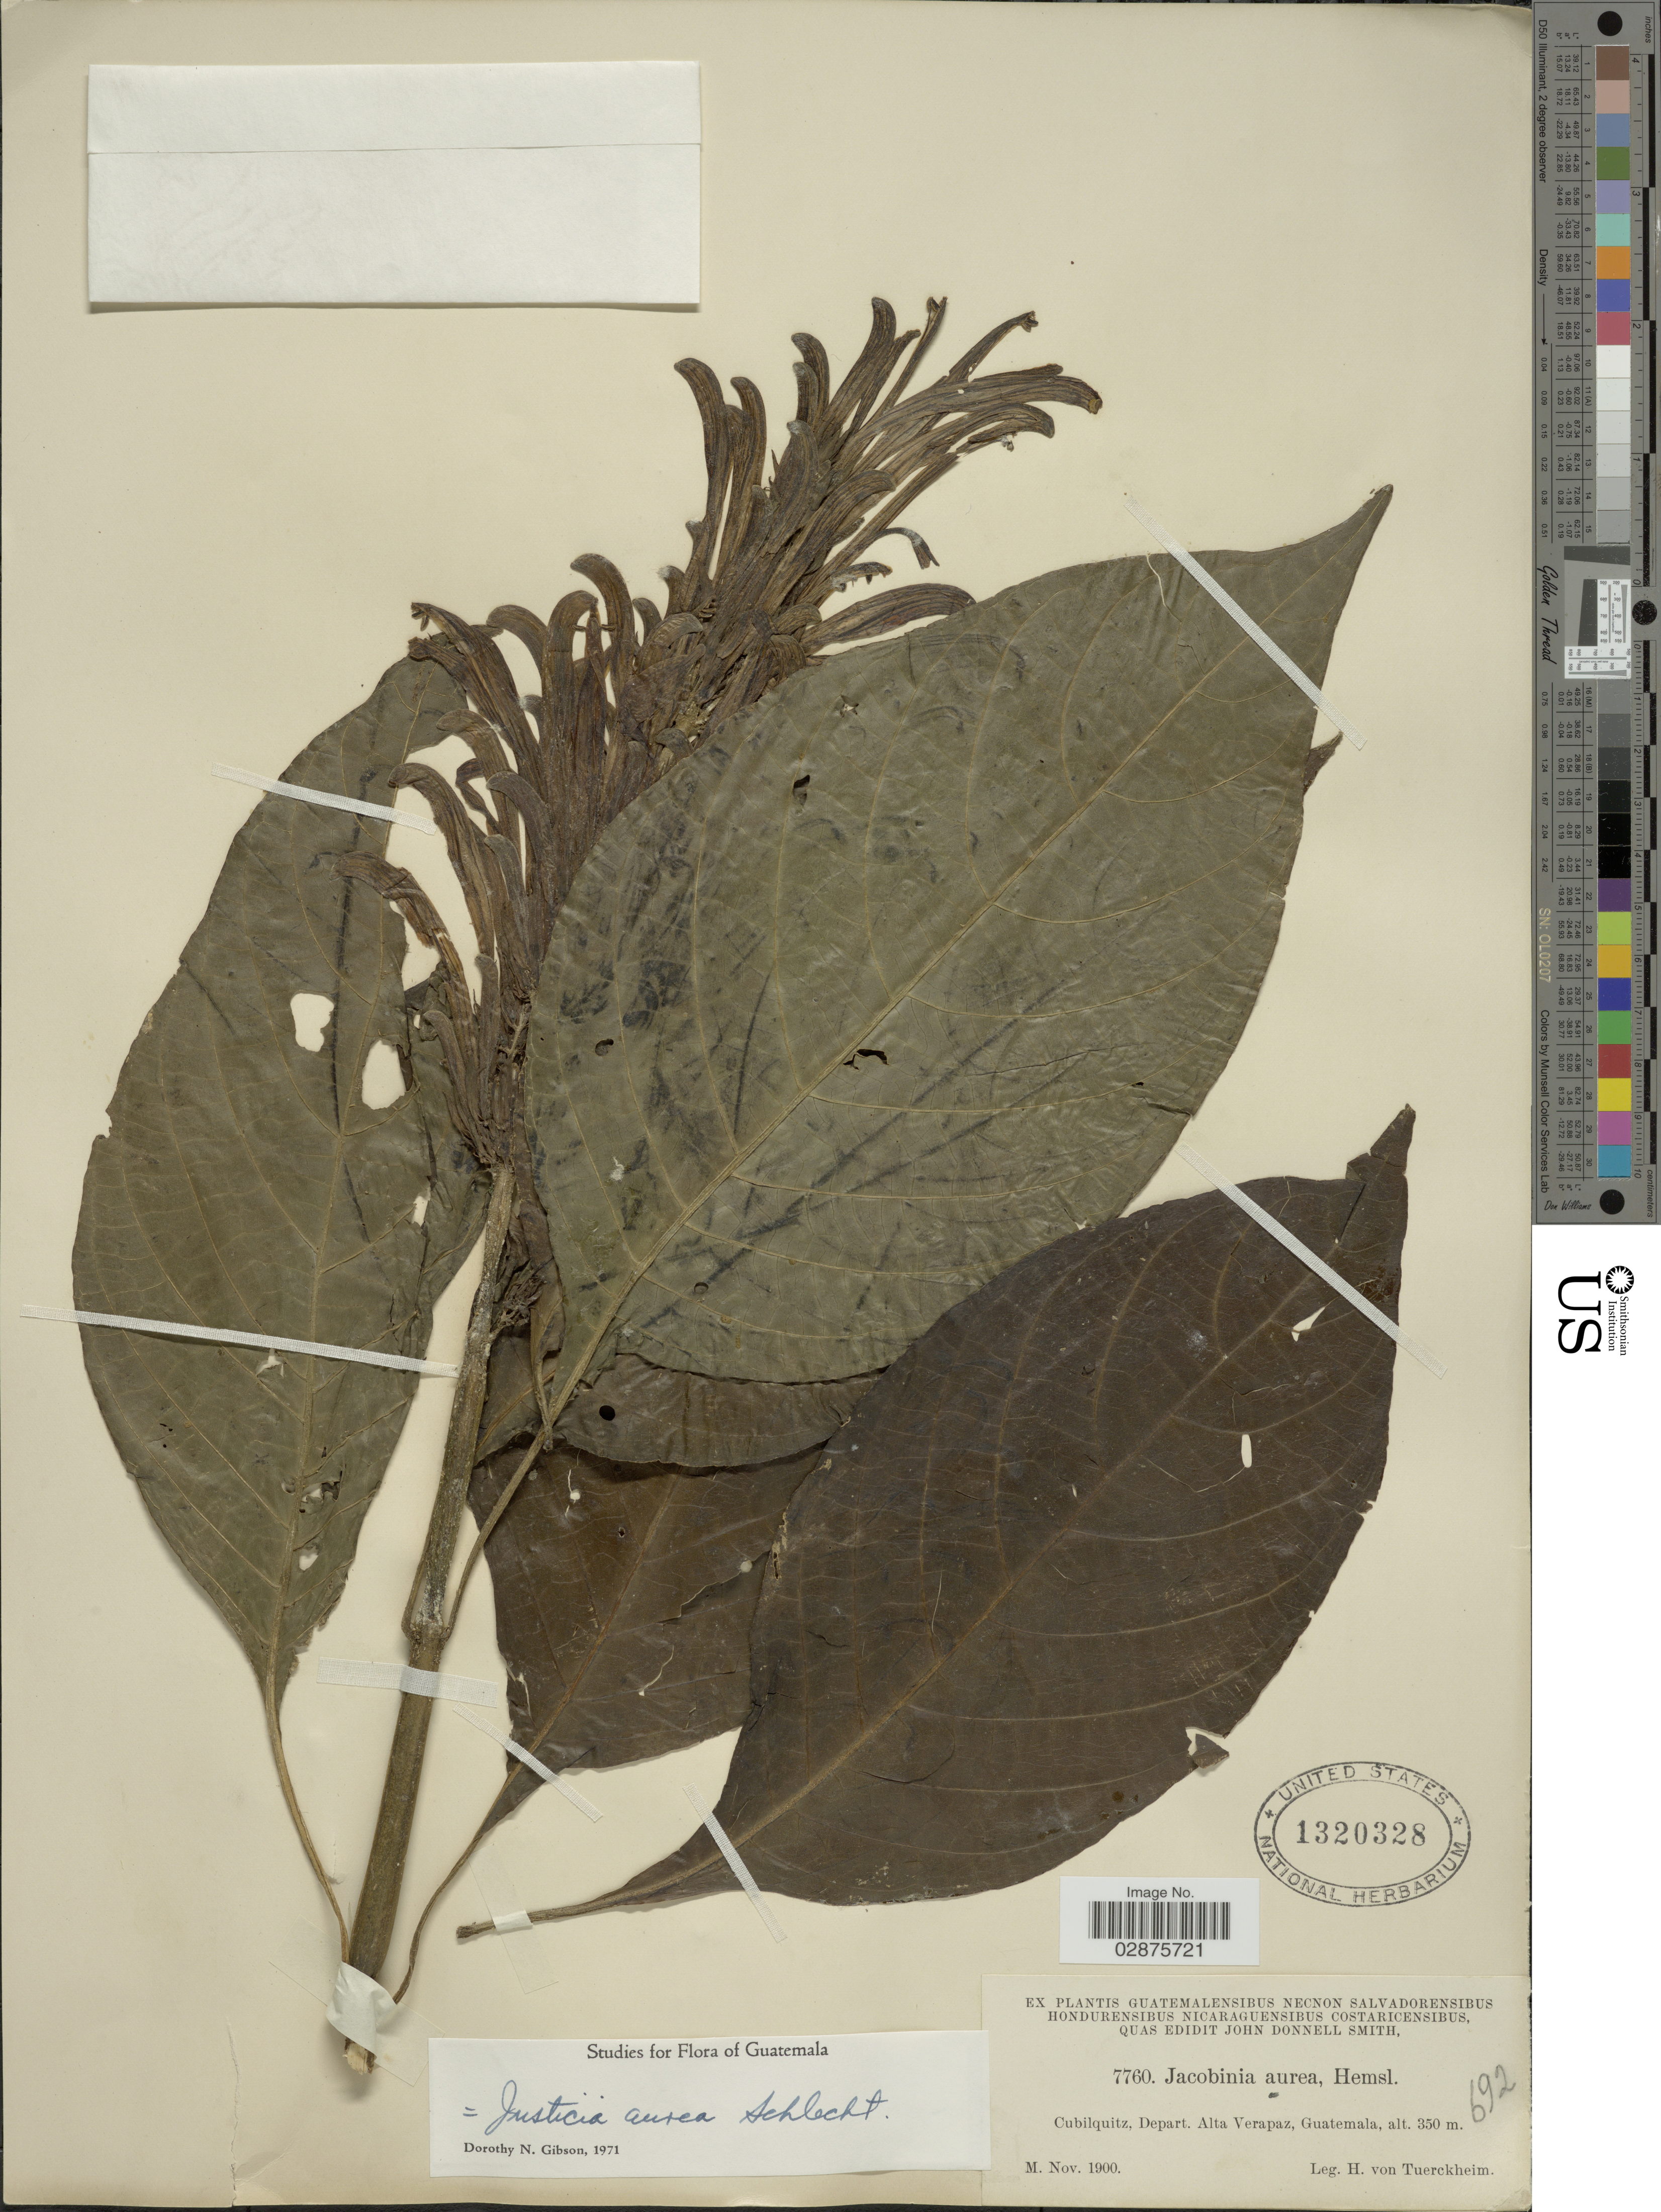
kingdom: Plantae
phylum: Tracheophyta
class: Magnoliopsida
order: Lamiales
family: Acanthaceae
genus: Justicia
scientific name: Justicia aurea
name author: Schltdl.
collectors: H. von Türckheim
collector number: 7760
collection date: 1900-11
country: Guatemala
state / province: Alta Verapaz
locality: Cubilquitz, Depart. Alta Verapaz, Guatemala.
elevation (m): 350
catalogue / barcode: US 1320328